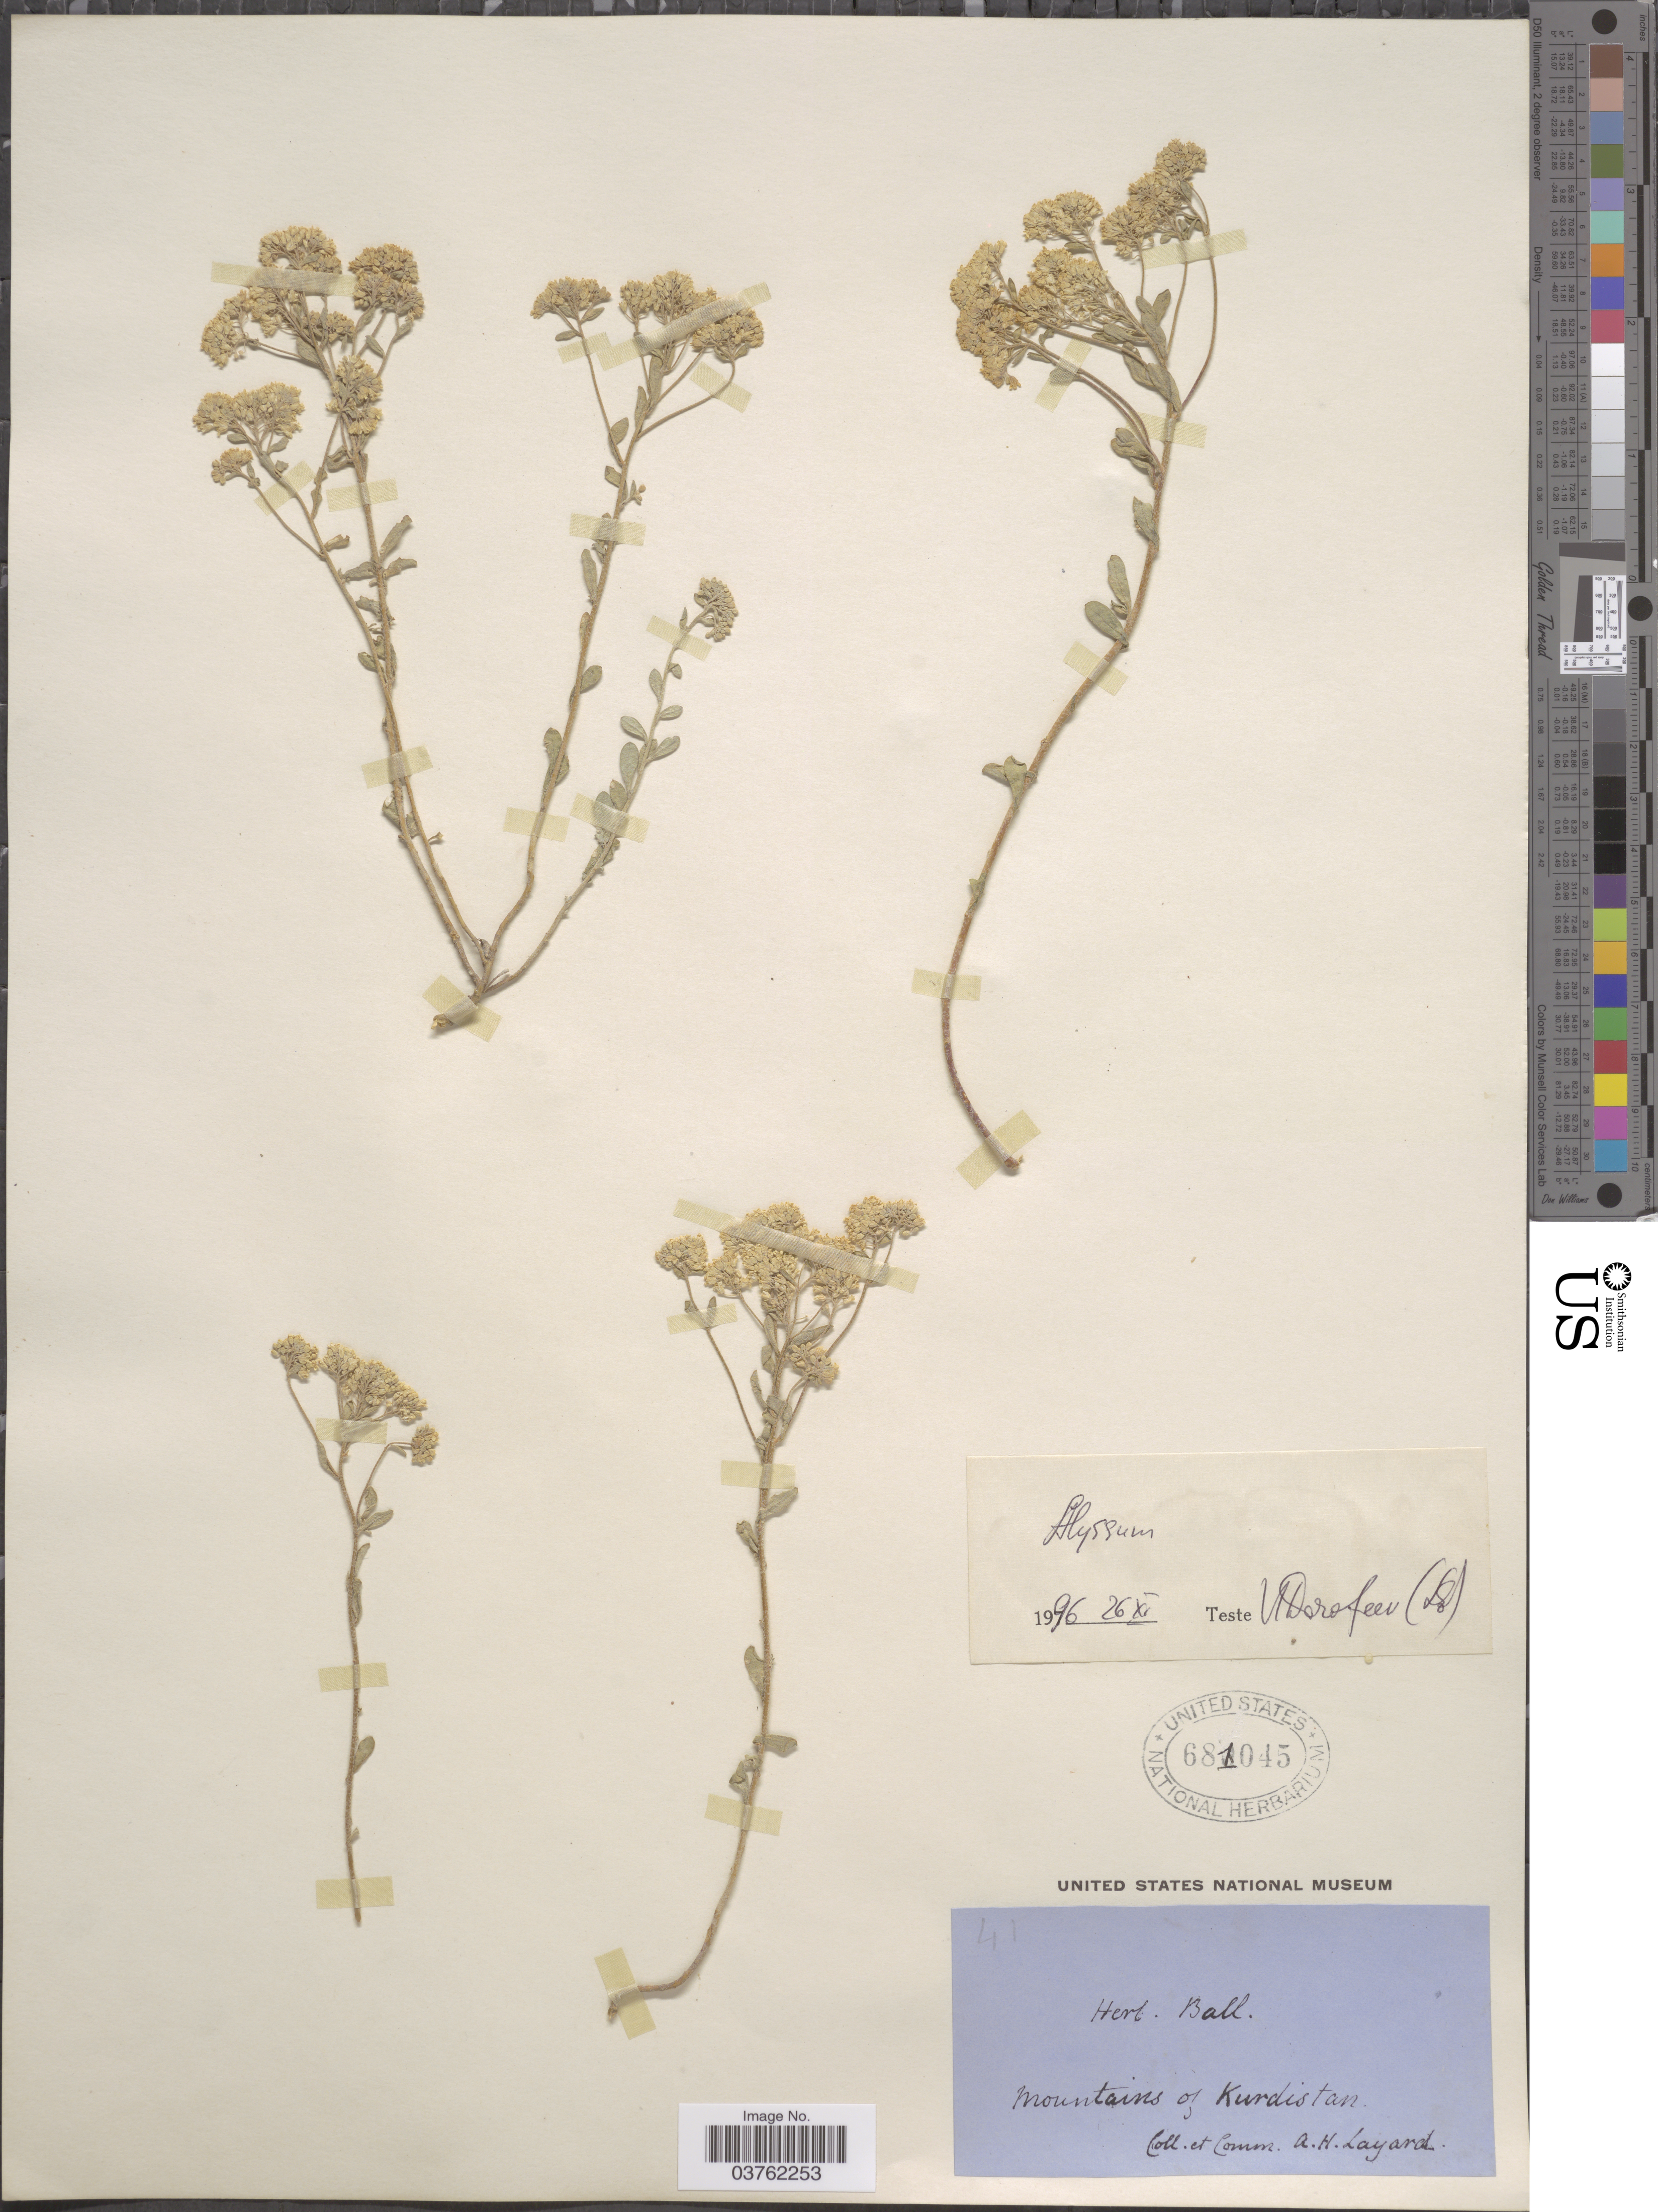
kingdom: Plantae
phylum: Tracheophyta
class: Magnoliopsida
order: Brassicales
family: Brassicaceae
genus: Alyssum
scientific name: Alyssum sp.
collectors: A. Layard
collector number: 41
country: Iran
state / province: Kurdistan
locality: Mountains of Kurdistan.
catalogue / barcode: US 681045